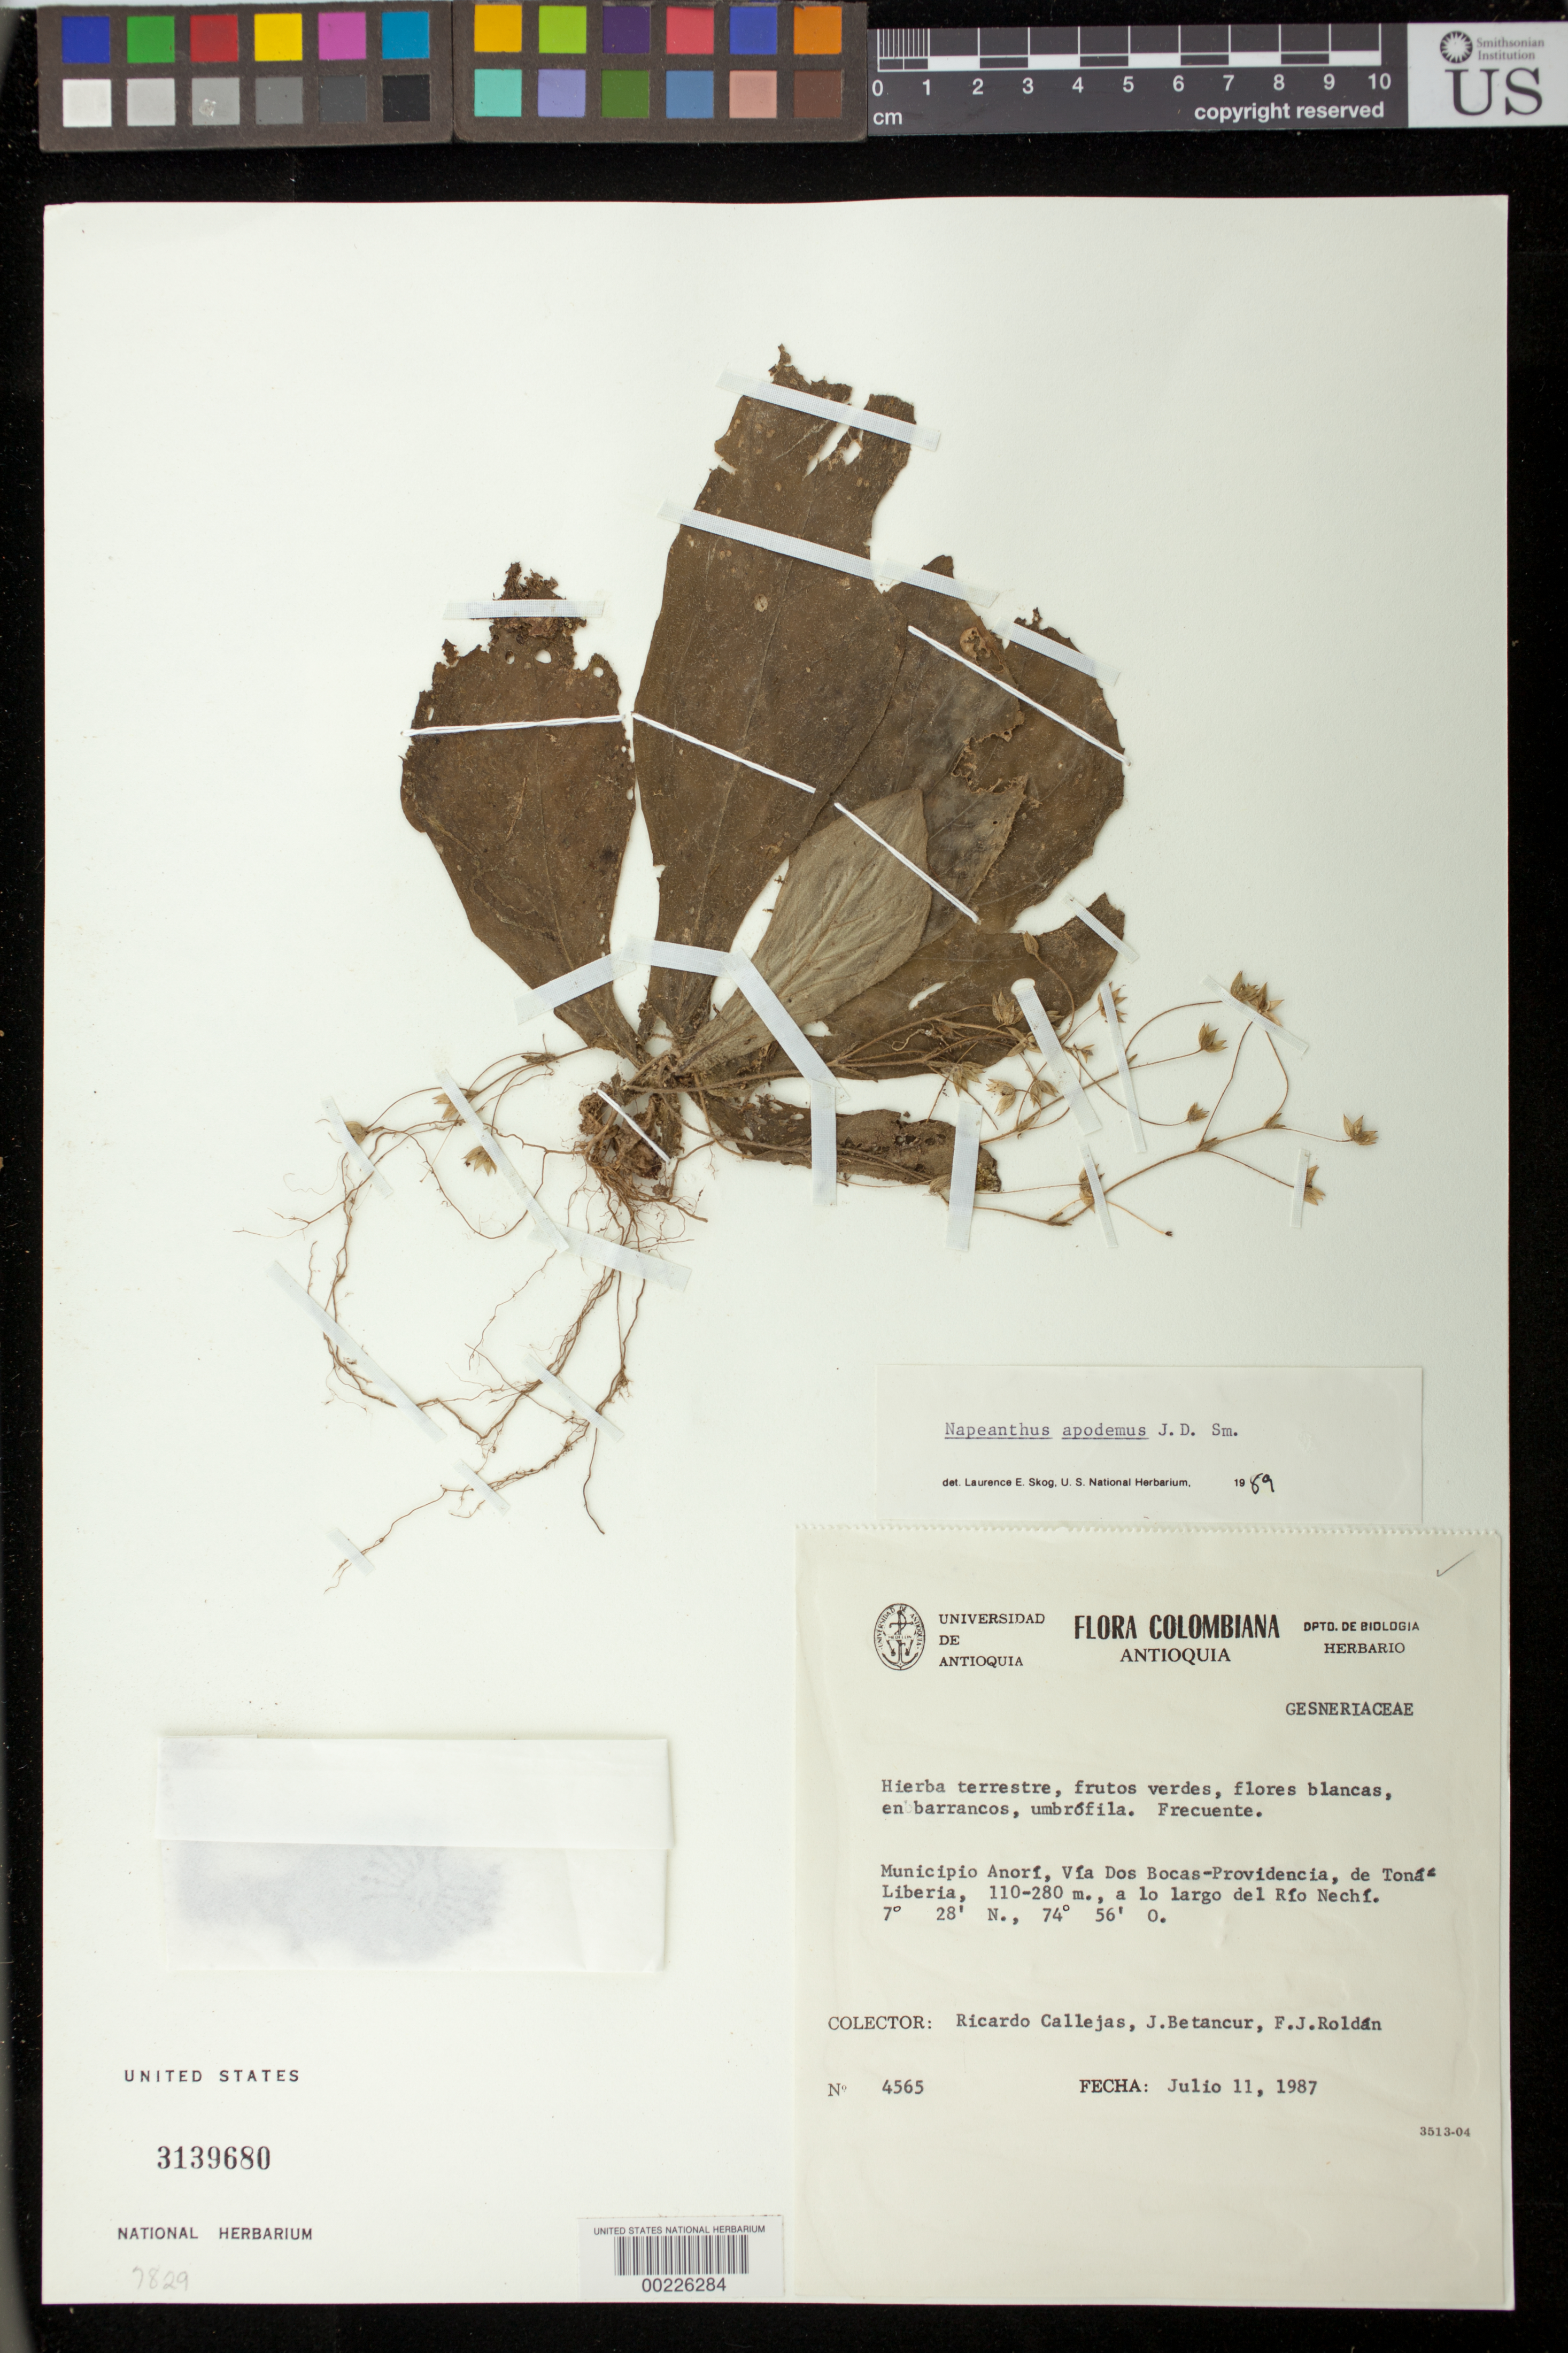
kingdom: Plantae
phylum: Tracheophyta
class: Magnoliopsida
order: Lamiales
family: Gesneriaceae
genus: Napeanthus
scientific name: Napeanthus apodemus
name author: Donn. Sm.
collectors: R. Callejas & et al.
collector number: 4565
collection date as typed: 11 Jul 1987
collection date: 1987-07-11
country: Colombia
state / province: Antioquia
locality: Mpio. Anorí, Vía Dos Bocas-Providencia, from Tona Liberia, along the Rio Nechi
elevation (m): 110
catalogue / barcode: US 3139680